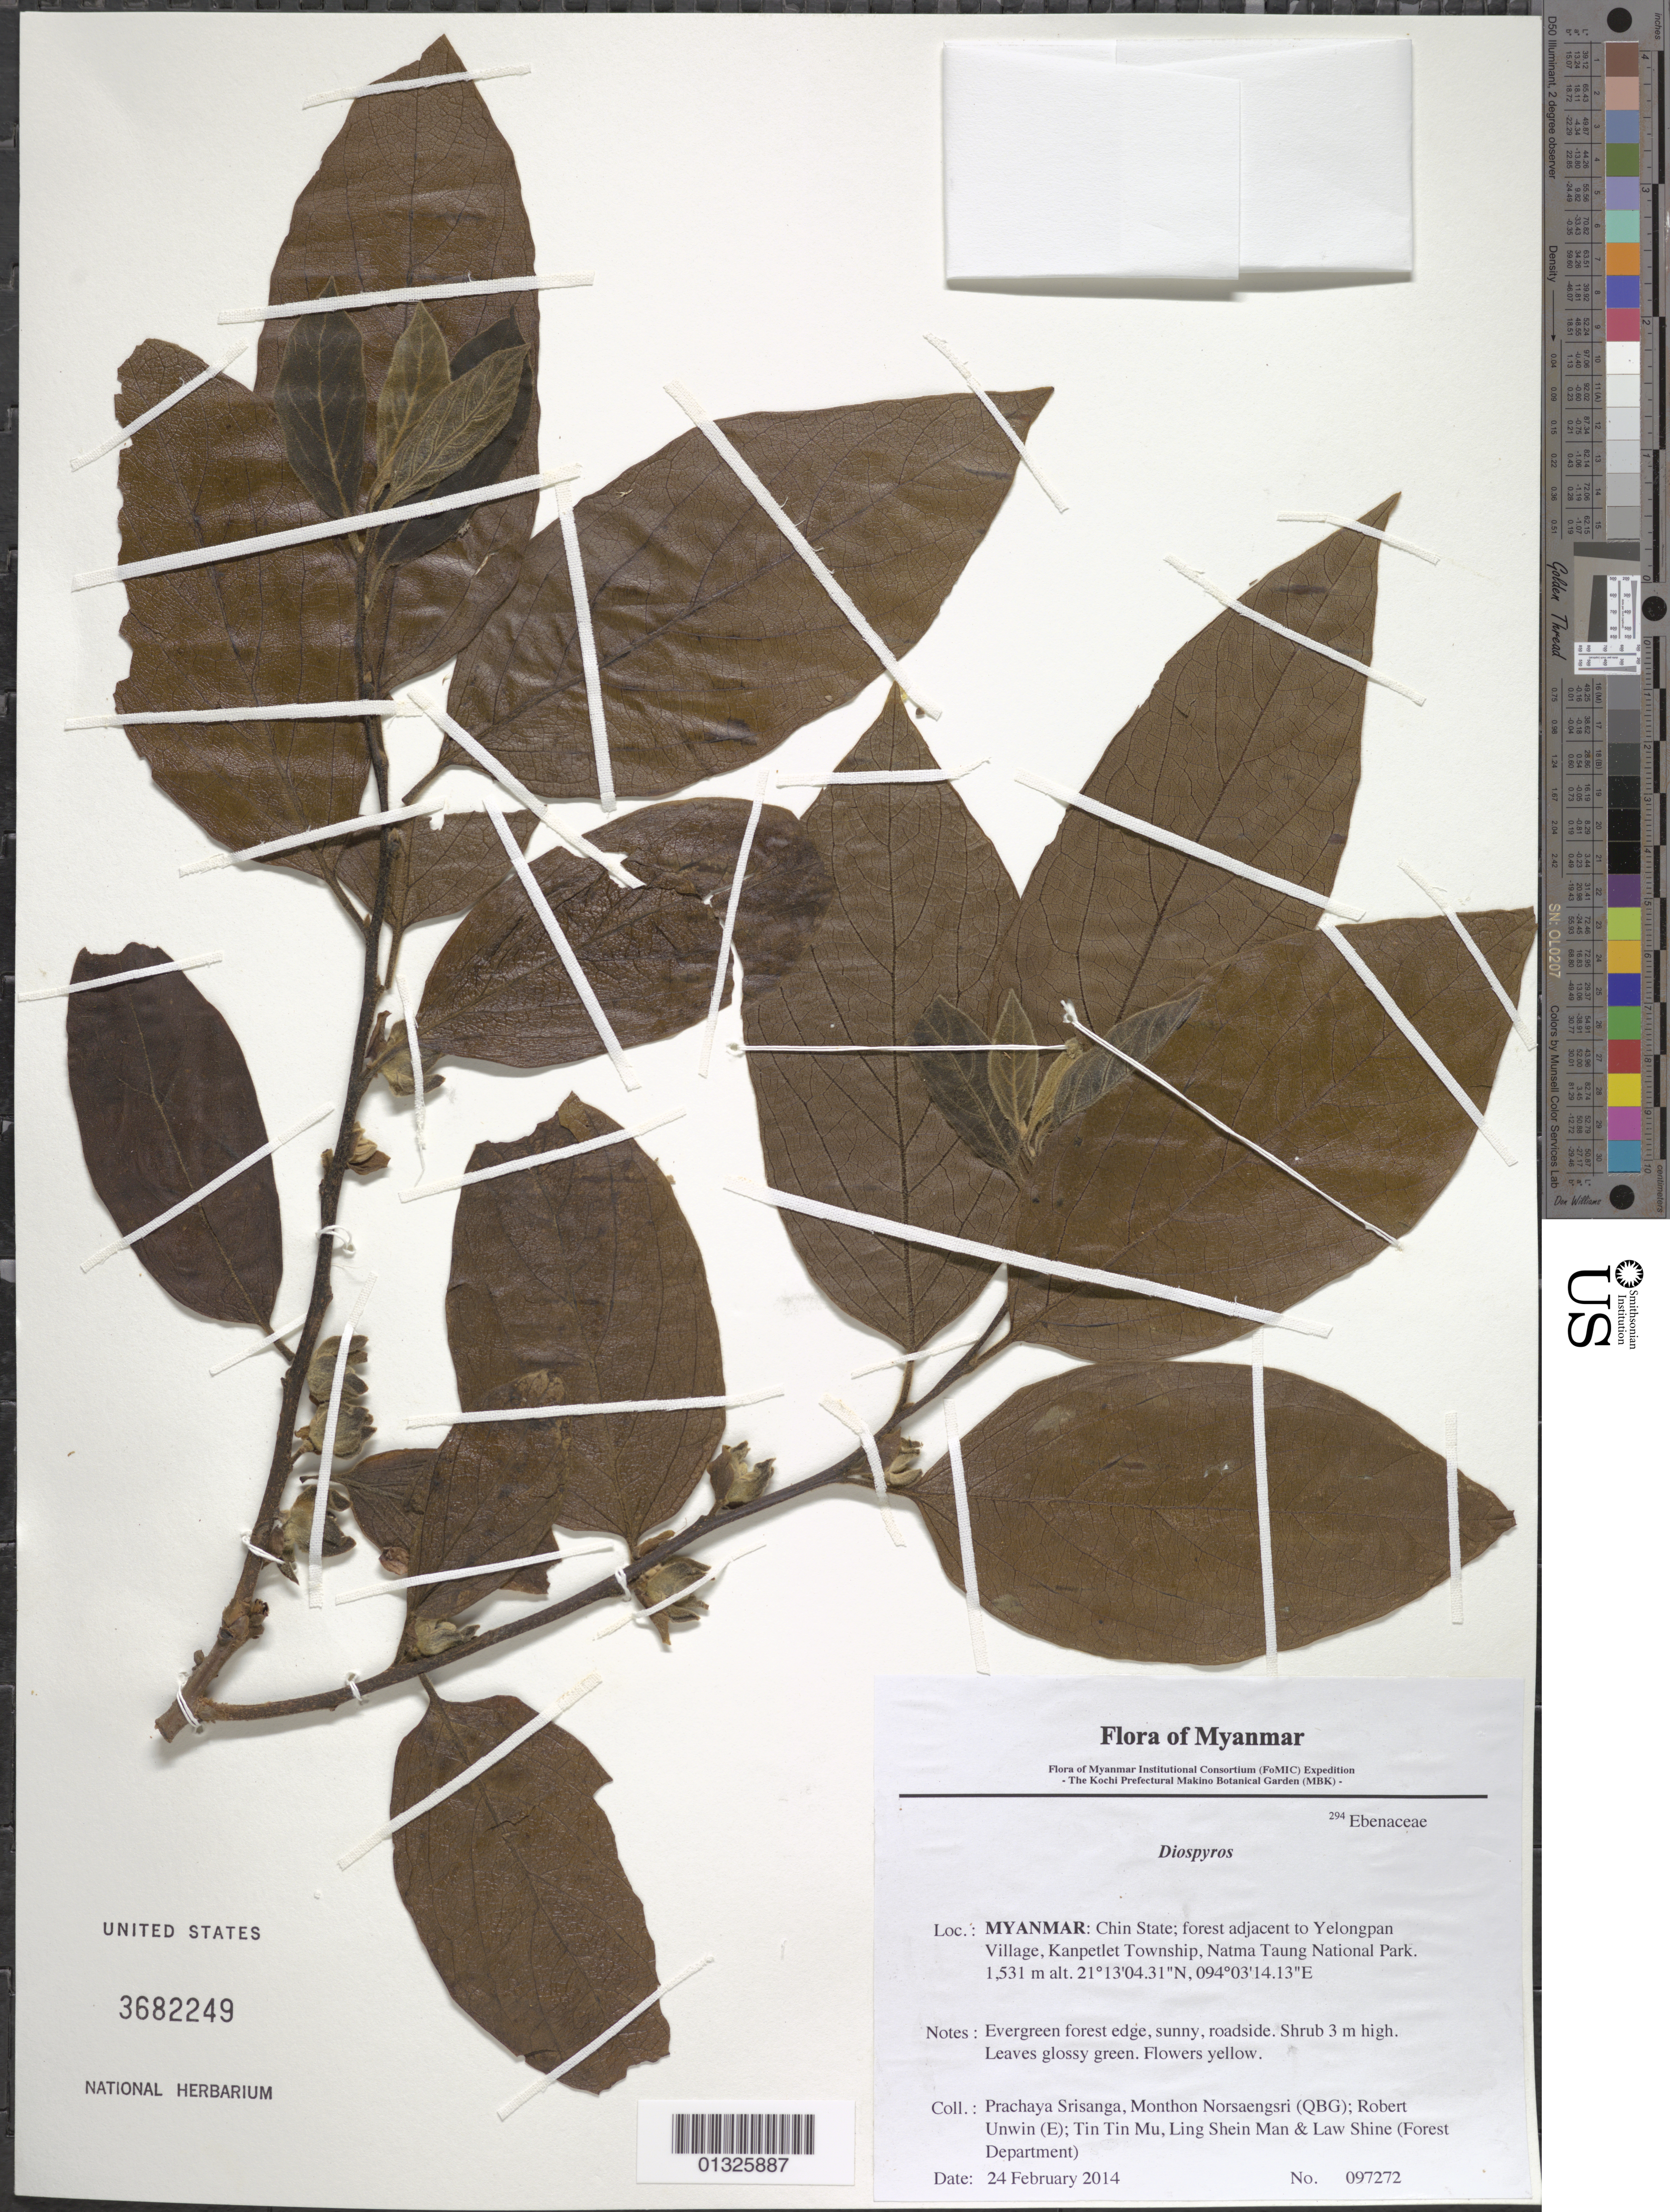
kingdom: Plantae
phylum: Tracheophyta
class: Magnoliopsida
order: Ericales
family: Ebenaceae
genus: Diospyros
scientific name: Diospyros sp.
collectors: P. Srisanga, M. Norsaengsri, R. Unwin, Tin Tin Mu, Ling Shein Man & L. Shine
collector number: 97272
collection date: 2014-02-24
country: Myanmar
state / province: Chin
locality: Forest adjacent to Yelongpan Village, Kanpetlet Township, Natma Taung National Park.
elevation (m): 1531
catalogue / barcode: US 3682249